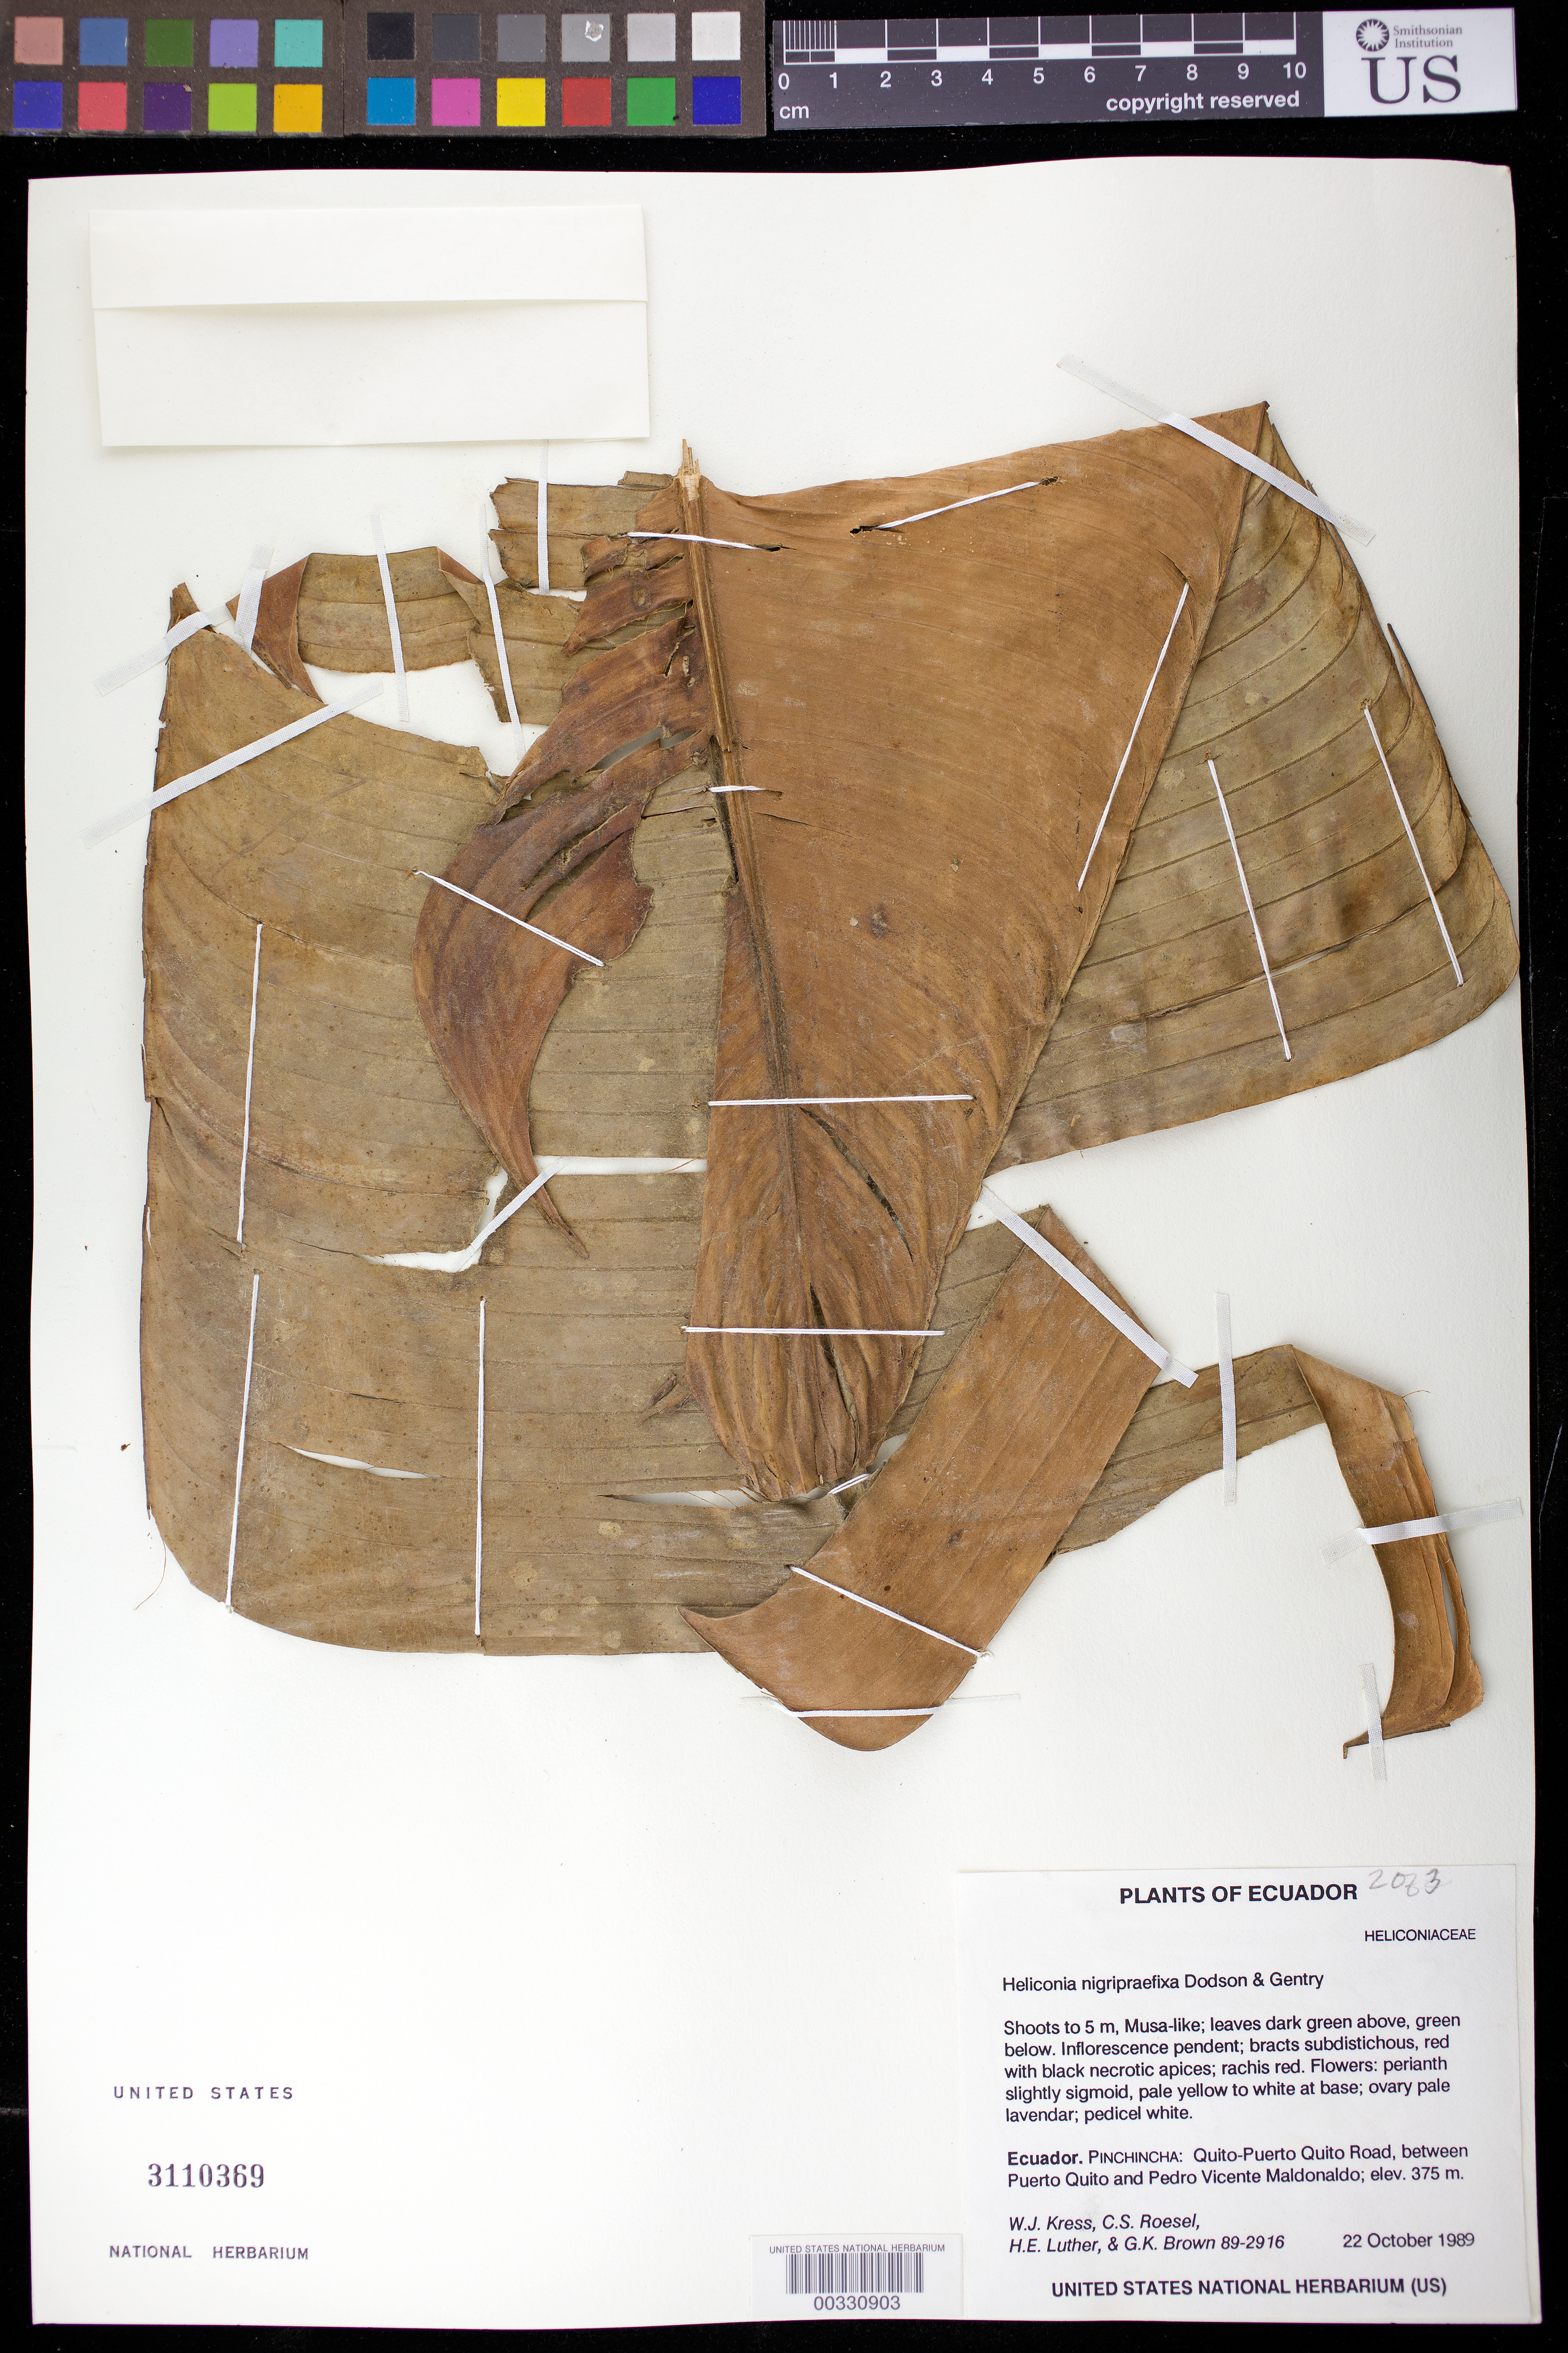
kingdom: Plantae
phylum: Tracheophyta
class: Liliopsida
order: Zingiberales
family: Heliconiaceae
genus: Heliconia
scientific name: Heliconia nigripraefixa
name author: Dodson & Gentry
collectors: W. J. Kress, C. S. Roesel, Harry E. Luther & G. K. Brown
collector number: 89-2916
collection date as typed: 22 Oct 1989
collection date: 1989-10-22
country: Ecuador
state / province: Pichincha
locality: Quito-Puerto quito road, between Puerto quito and Pedro vicente maldonaldo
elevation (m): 375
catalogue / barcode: US 3110369